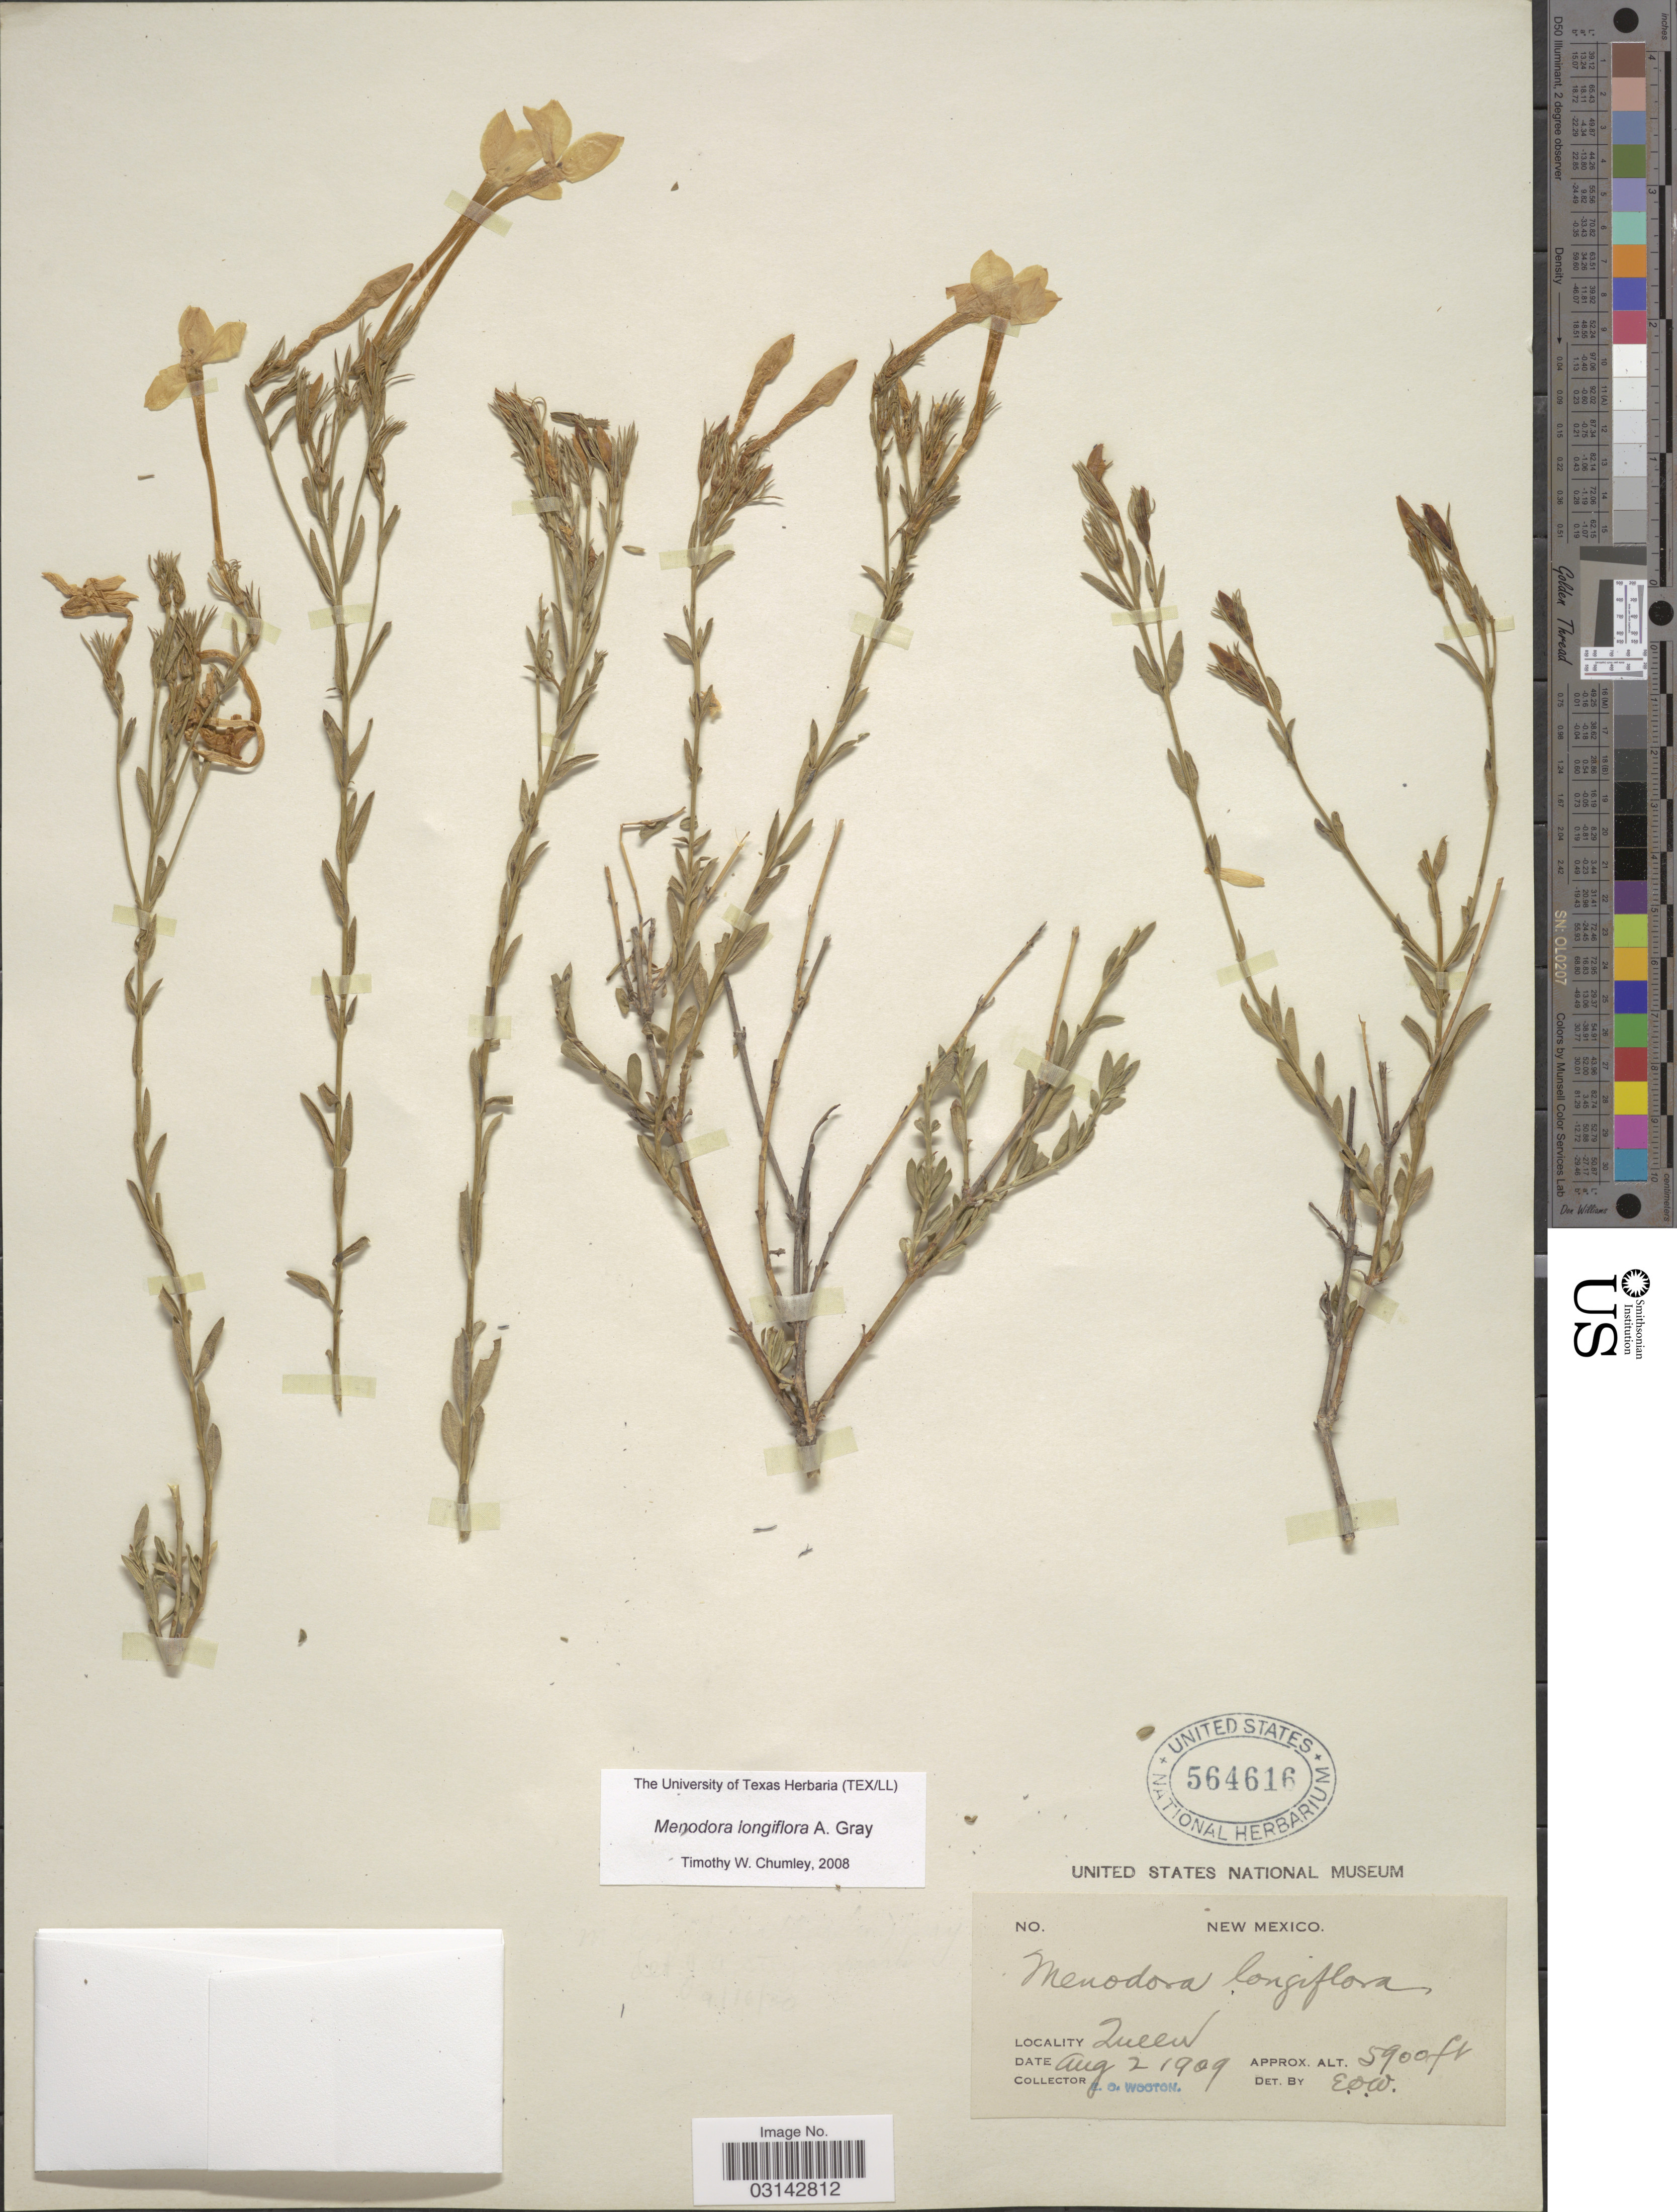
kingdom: Plantae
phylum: Tracheophyta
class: Magnoliopsida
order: Lamiales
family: Oleaceae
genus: Menodora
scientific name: Menodora longiflora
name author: A. Gray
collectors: E. O. Wooton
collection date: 1909-08-02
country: United States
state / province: New Mexico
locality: Queen.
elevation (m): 1798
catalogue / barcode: US 564616